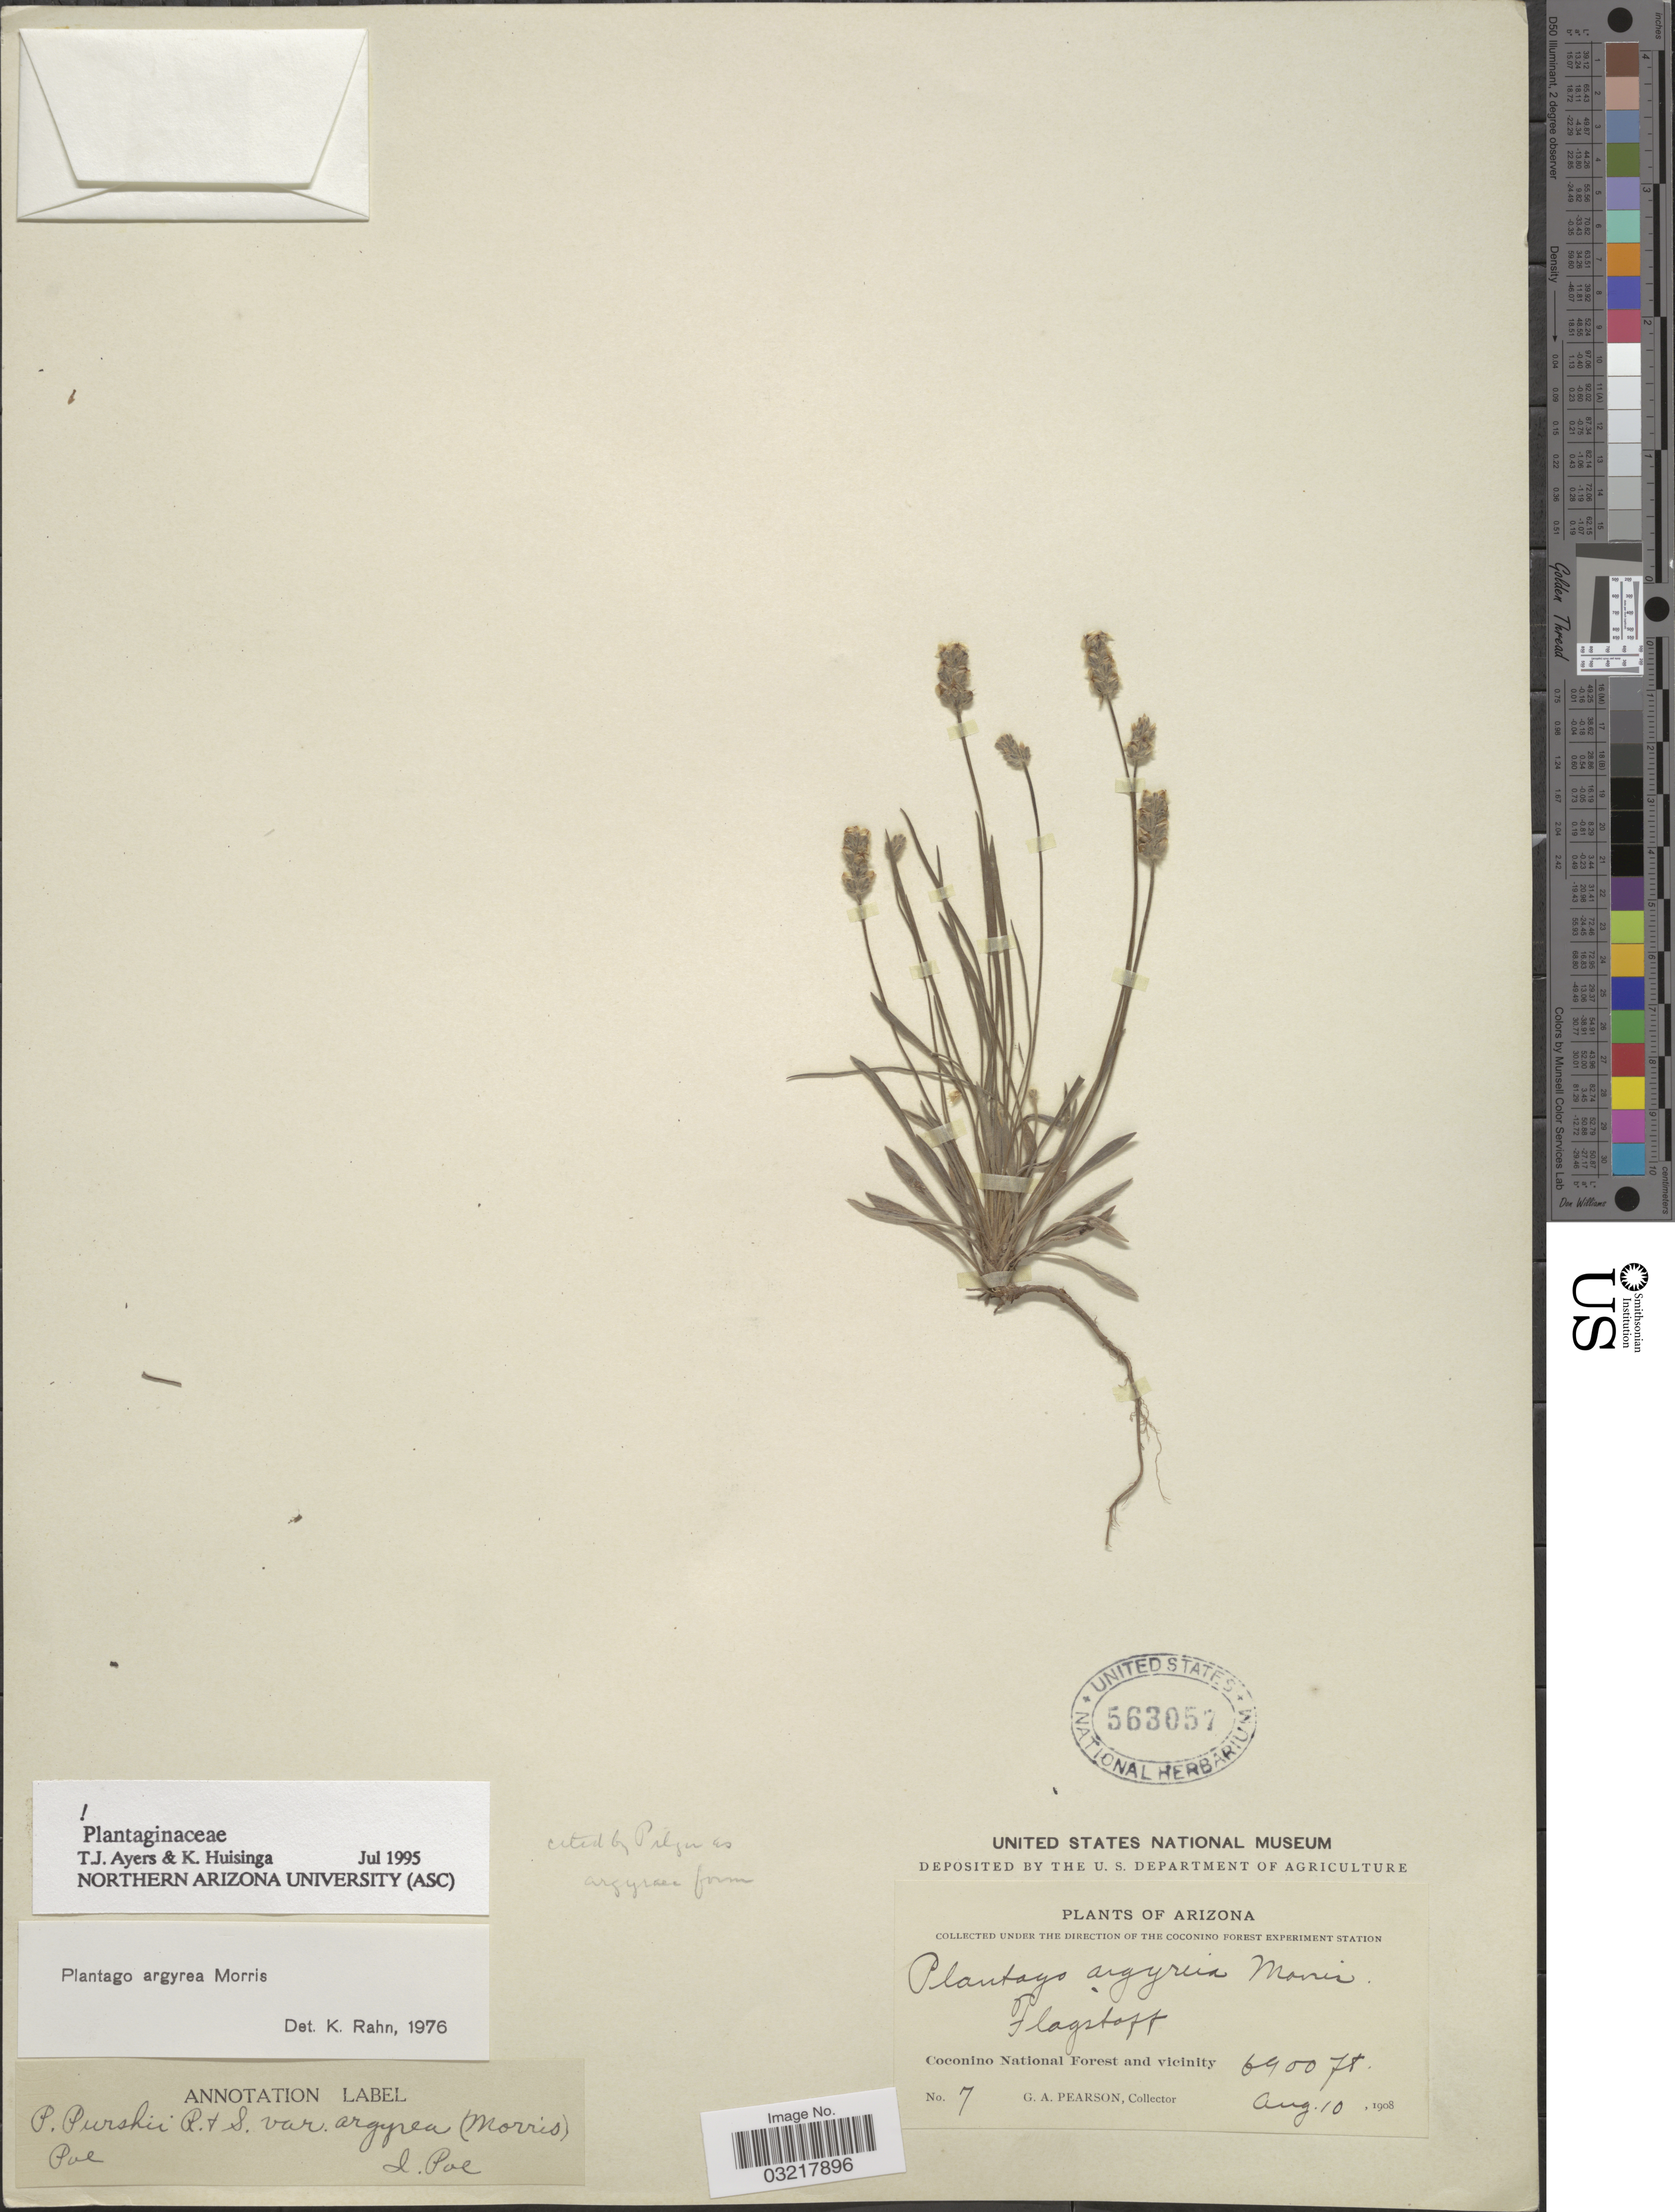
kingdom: Plantae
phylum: Tracheophyta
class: Magnoliopsida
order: Lamiales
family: Plantaginaceae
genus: Plantago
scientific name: Plantago argyrea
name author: E. Morris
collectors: G. Pearson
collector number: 7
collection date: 1908-08-10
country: United States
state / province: Arizona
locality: Flagstaff. Coconino National Forest and vicinity.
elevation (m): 2103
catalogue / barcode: US 563057